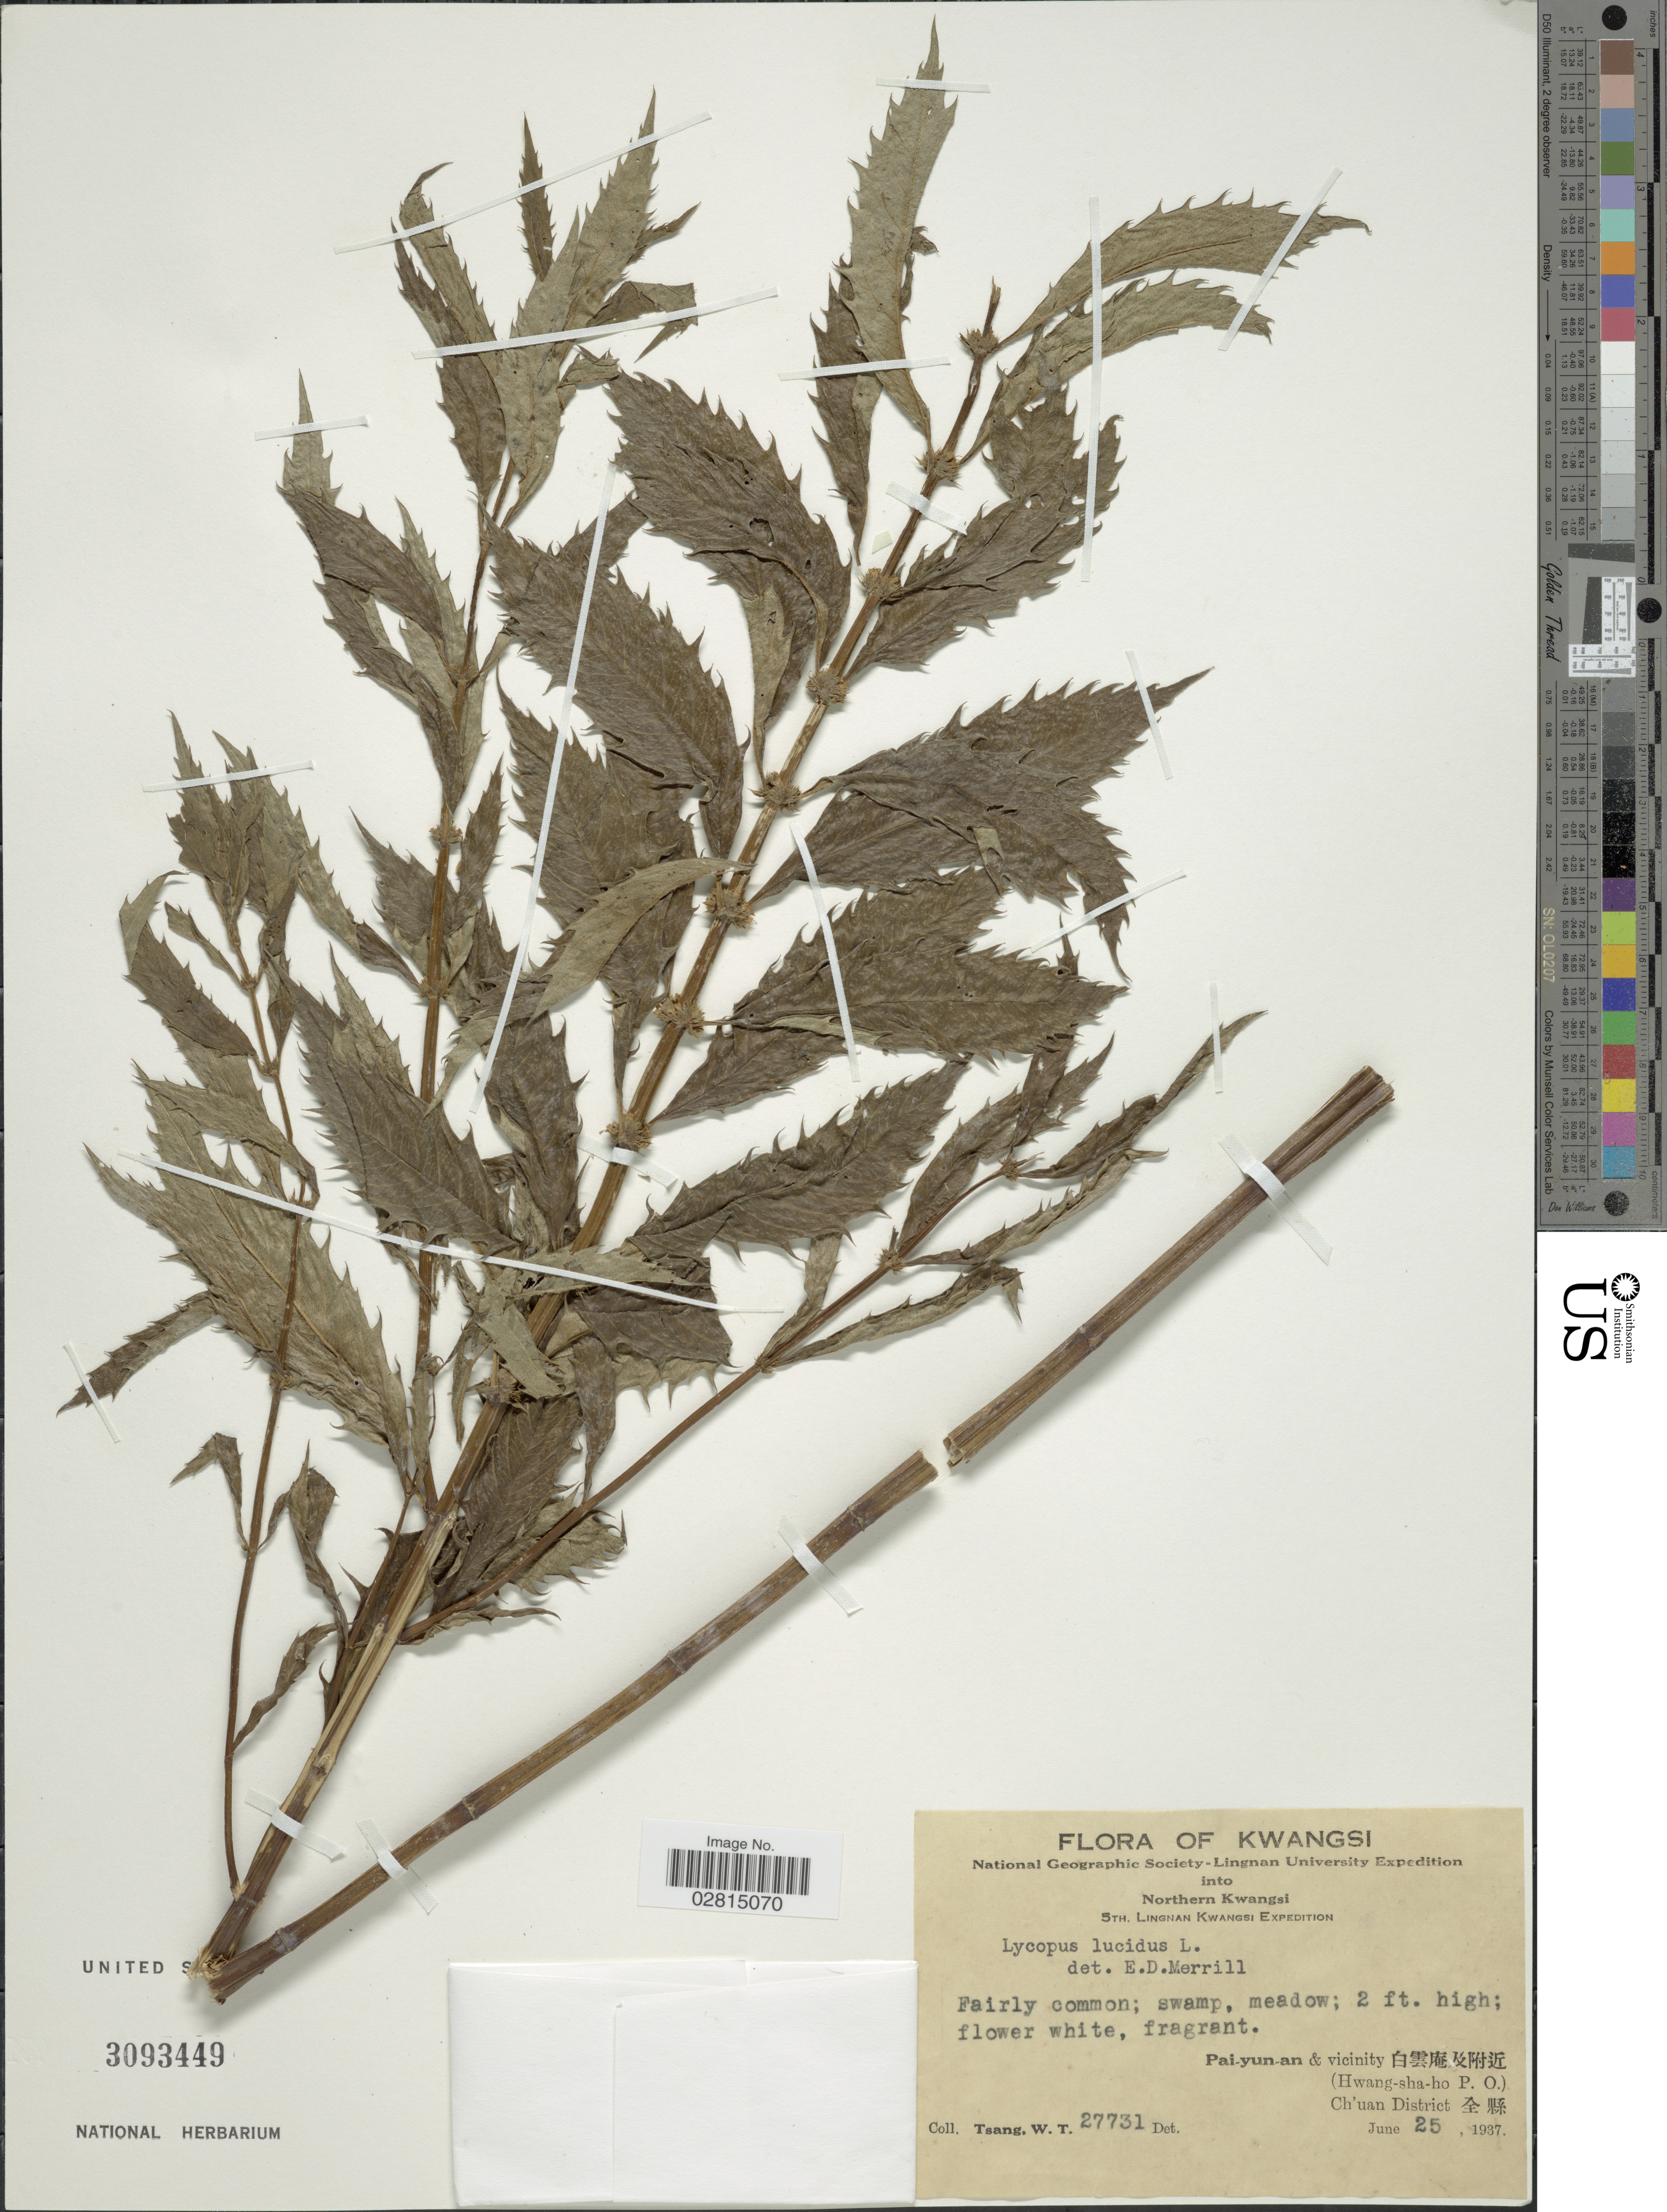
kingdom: Plantae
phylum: Tracheophyta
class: Magnoliopsida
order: Lamiales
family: Lamiaceae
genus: Lycopus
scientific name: Lycopus lucidus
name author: Turcz. ex Benth.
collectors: W. T. Tsang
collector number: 27731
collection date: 1937-06-25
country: China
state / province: Guangxi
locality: Kwangsi, Northern Kwangsi, Pai-yun-an & vicinity (Hwang-sha-ho P.O.) Ch'uan District.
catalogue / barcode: US 3093449